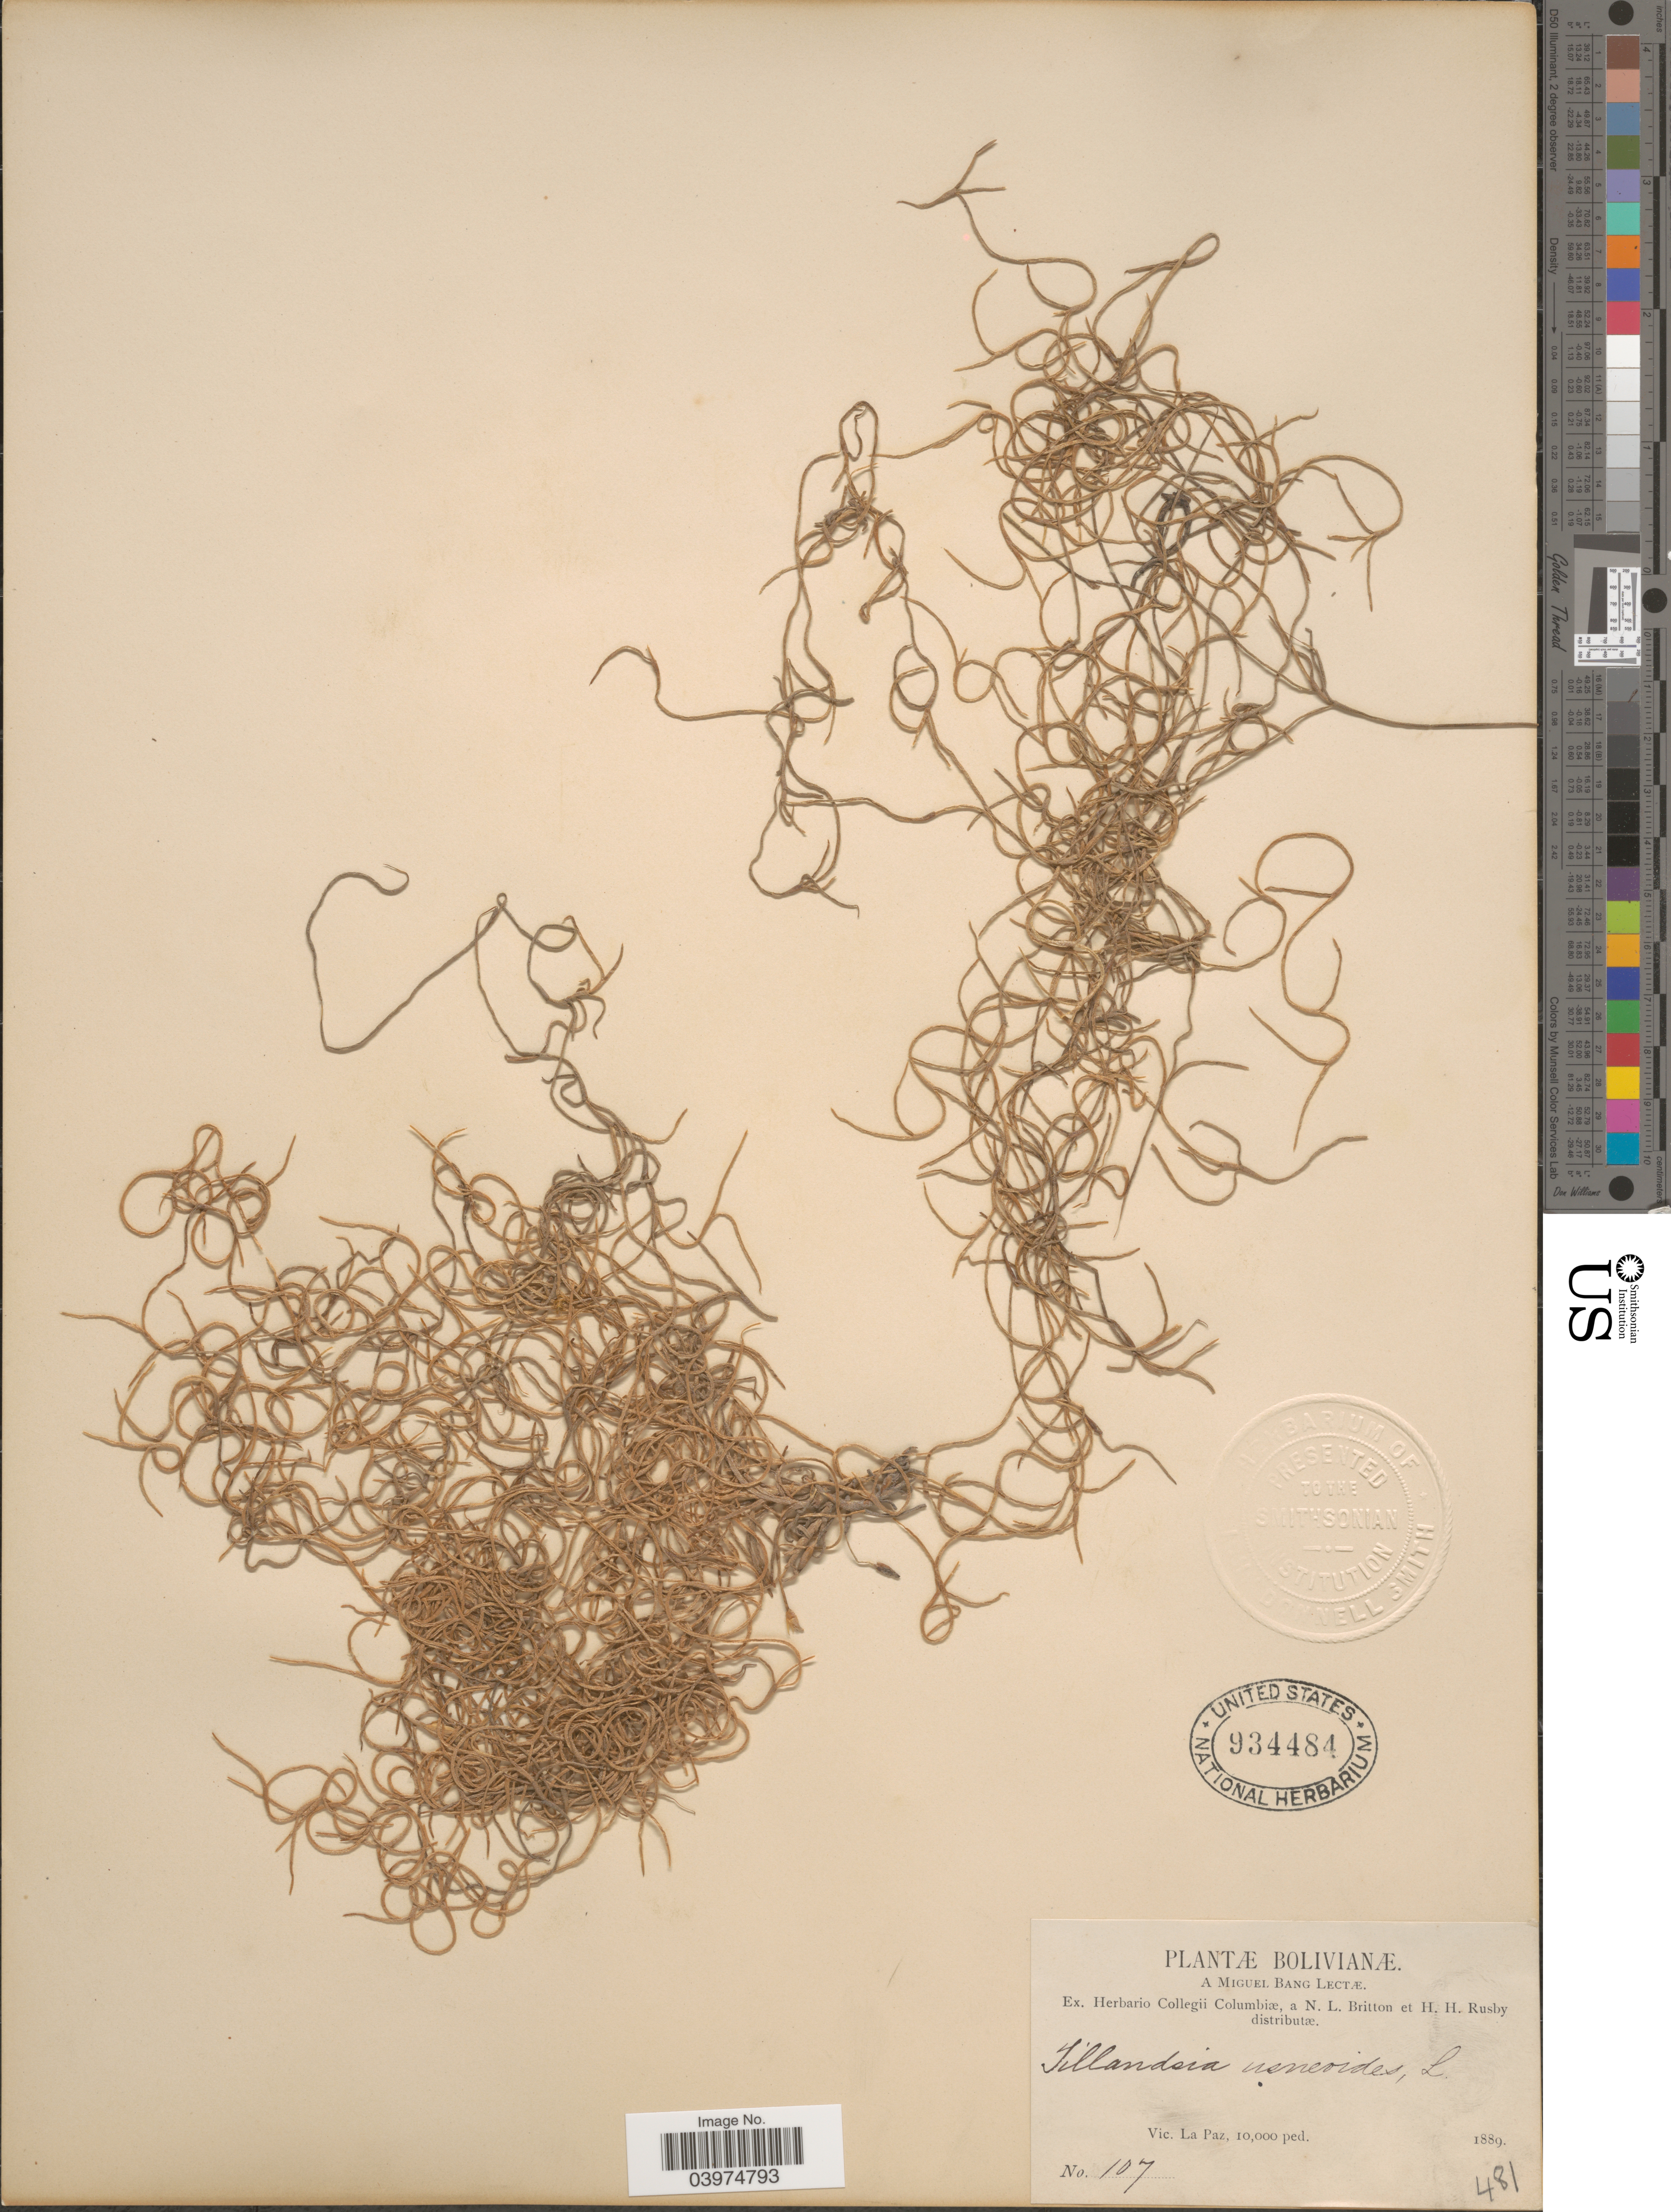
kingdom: Plantae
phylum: Tracheophyta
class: Liliopsida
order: Poales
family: Bromeliaceae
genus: Tillandsia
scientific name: Tillandsia usneoides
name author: (L.) L.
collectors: M. Bang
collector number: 107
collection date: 1889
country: Bolivia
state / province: La Paz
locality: Vic. La Paz.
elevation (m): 3048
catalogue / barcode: US 934484